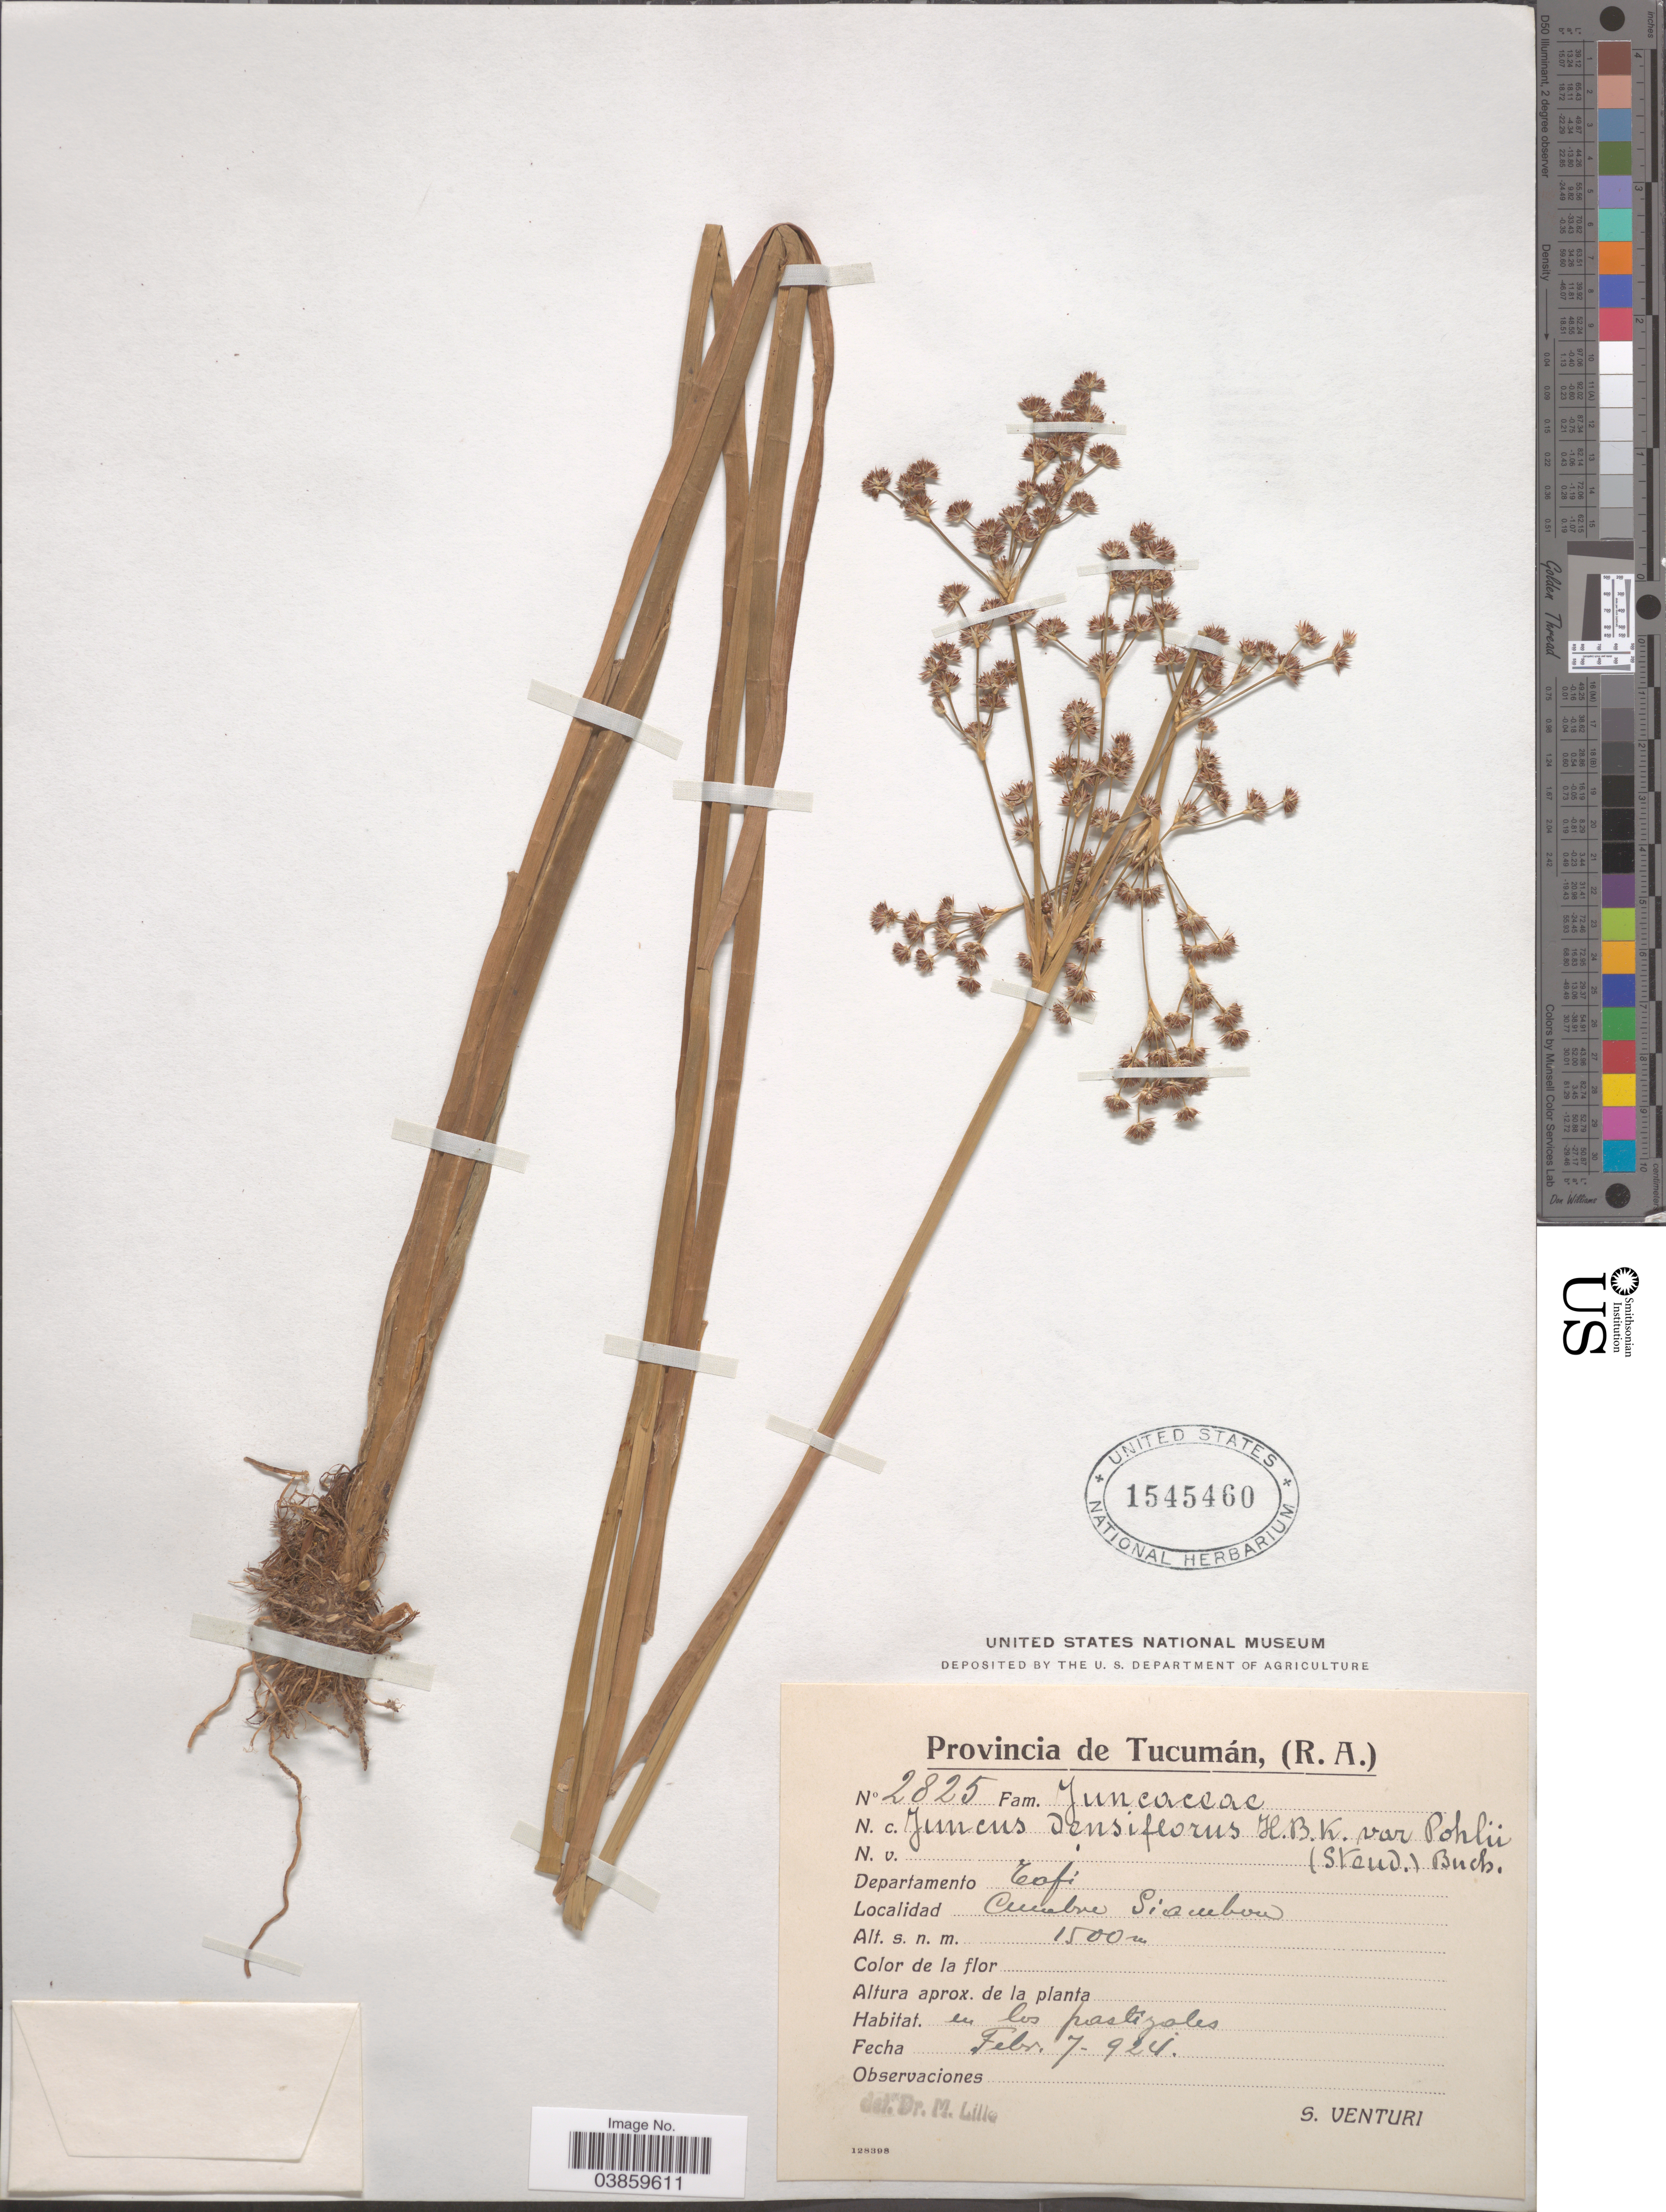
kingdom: Plantae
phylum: Tracheophyta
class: Liliopsida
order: Poales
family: Juncaceae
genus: Juncus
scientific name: Juncus microcephalus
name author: Kunth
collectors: S. Venturi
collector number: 2825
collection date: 1924-02-07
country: Argentina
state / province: Tucuman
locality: Departamento Tafi. Cumbre Siambou.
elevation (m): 1500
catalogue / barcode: US 1545460